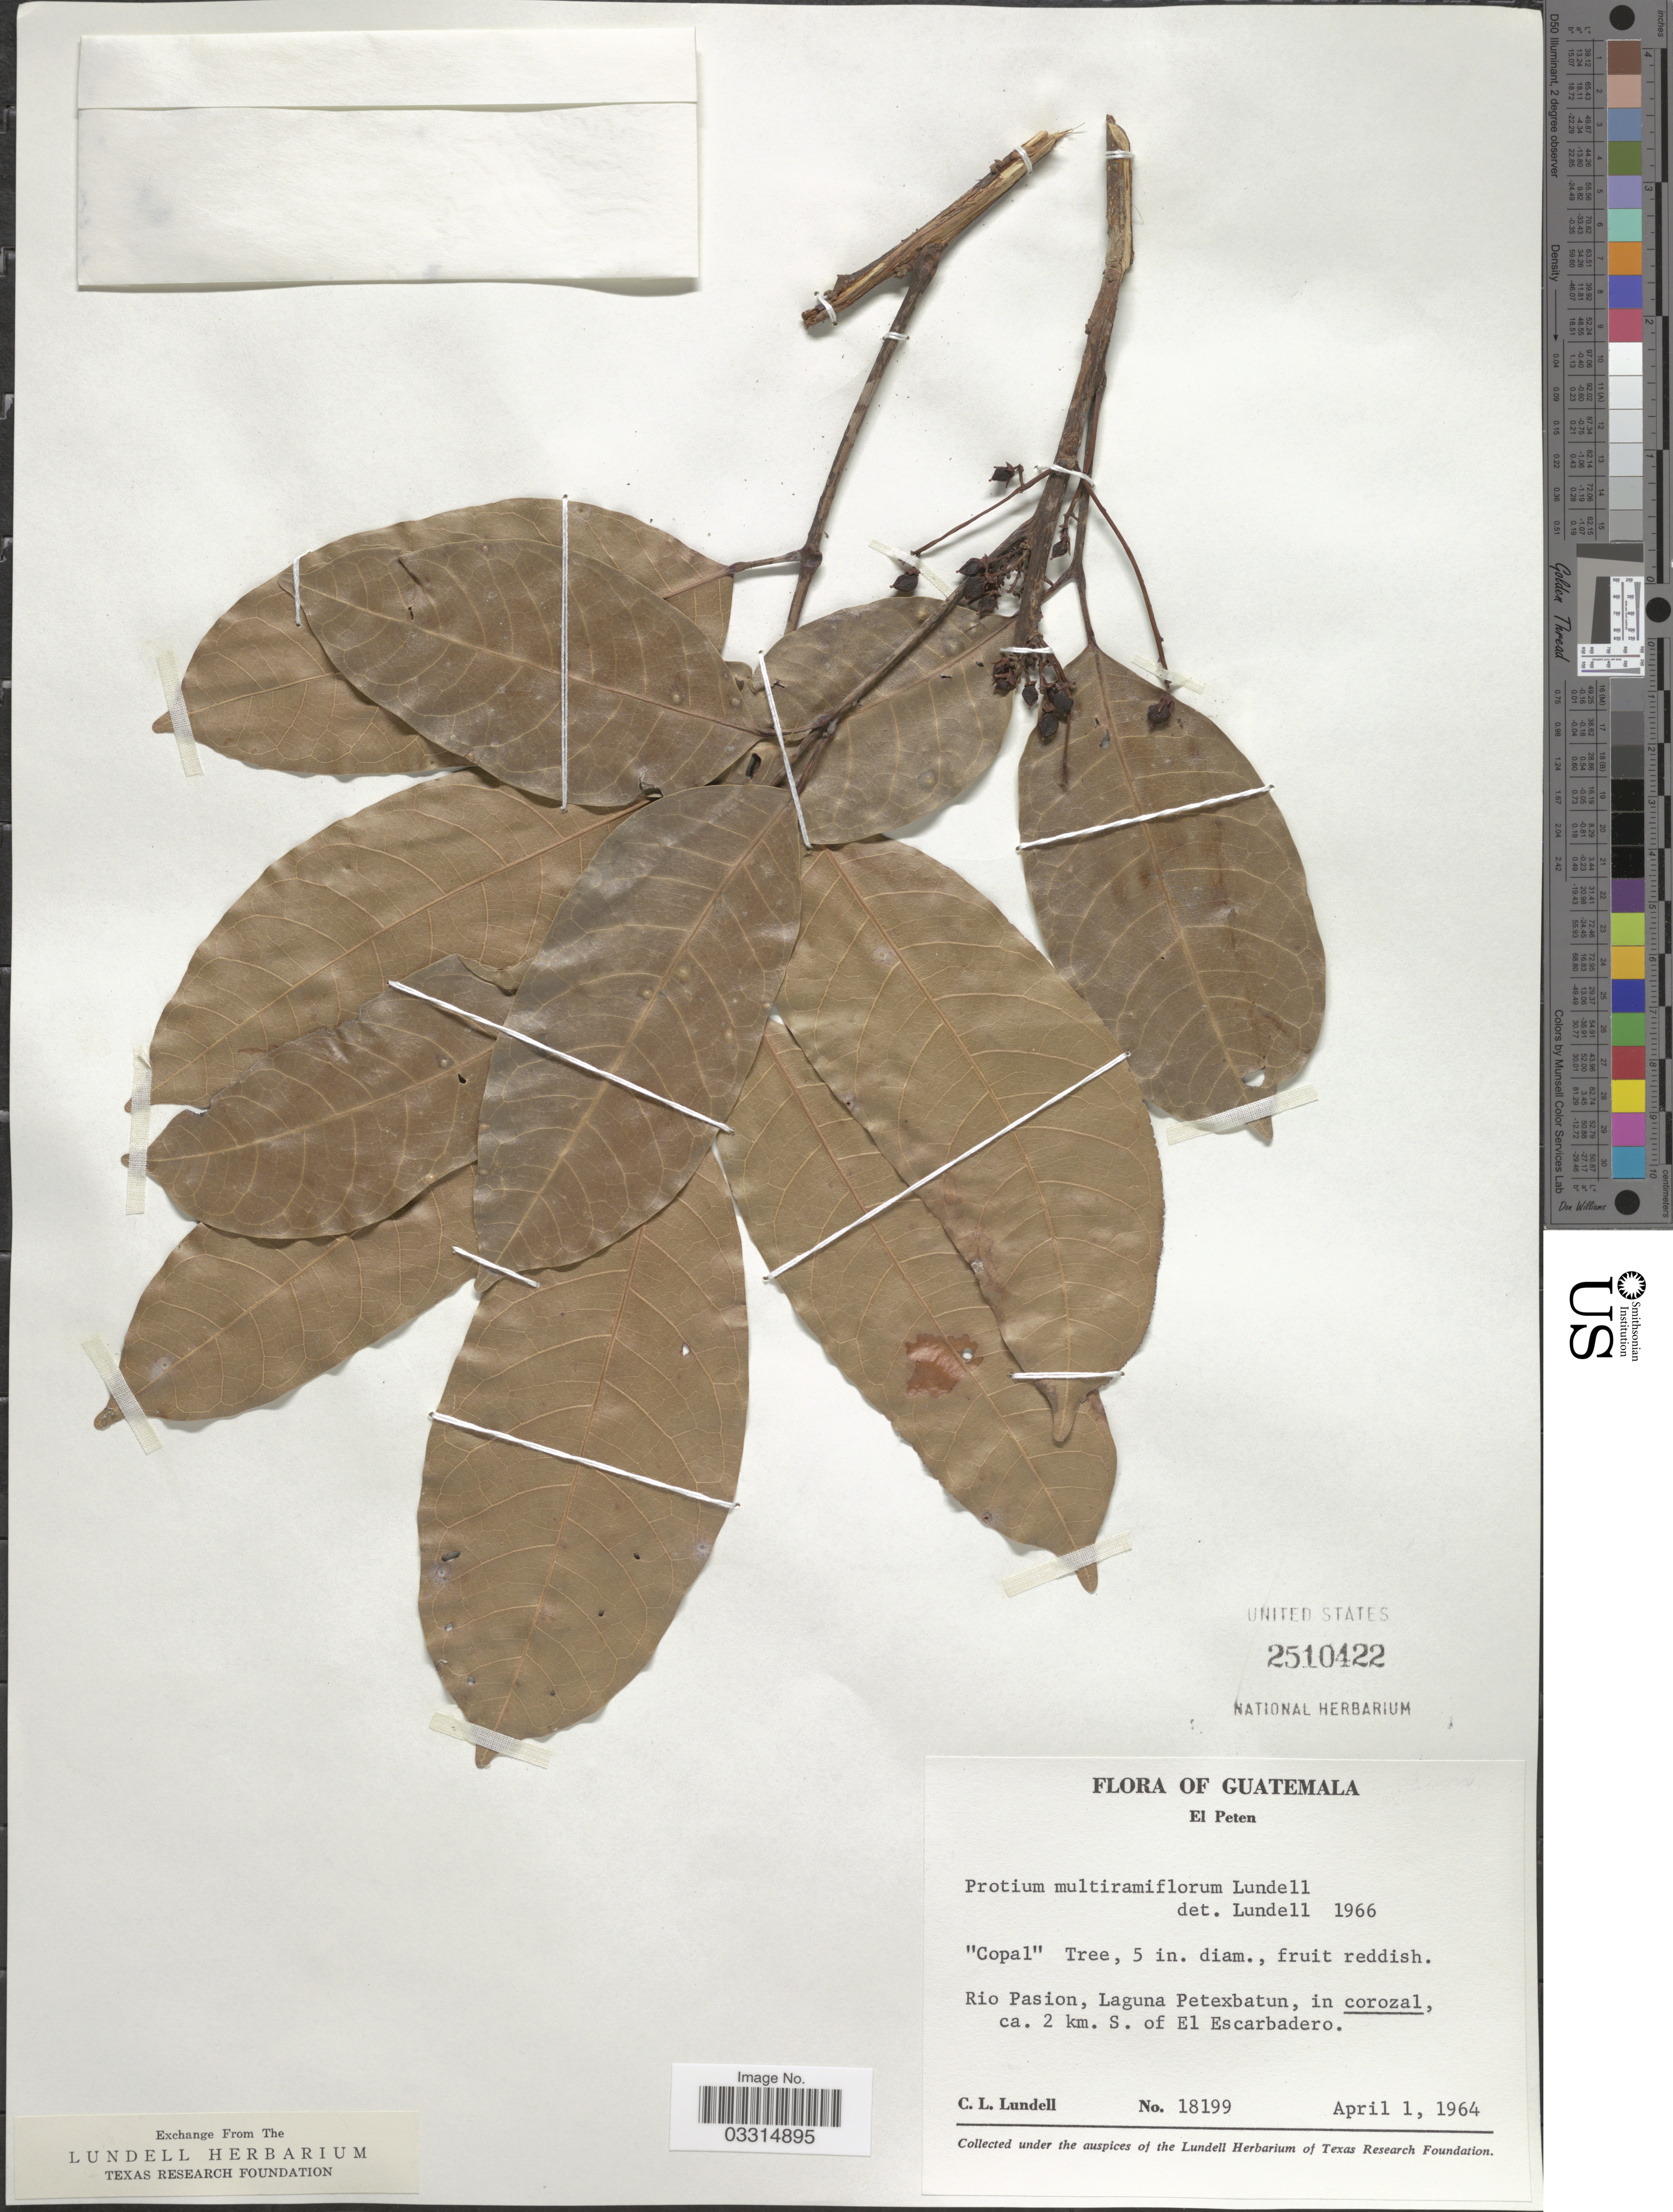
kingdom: Plantae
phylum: Tracheophyta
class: Magnoliopsida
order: Sapindales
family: Burseraceae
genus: Protium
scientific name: Protium multiramiflorum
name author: Lundell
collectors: C. L. Lundell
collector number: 18199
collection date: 1964-04-01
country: Guatemala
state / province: El Petén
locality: Rio Pasion, Laguna Petexbatun, in corozal, ca. 2 km. S. of El Escarbadero.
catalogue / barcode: US 2510422